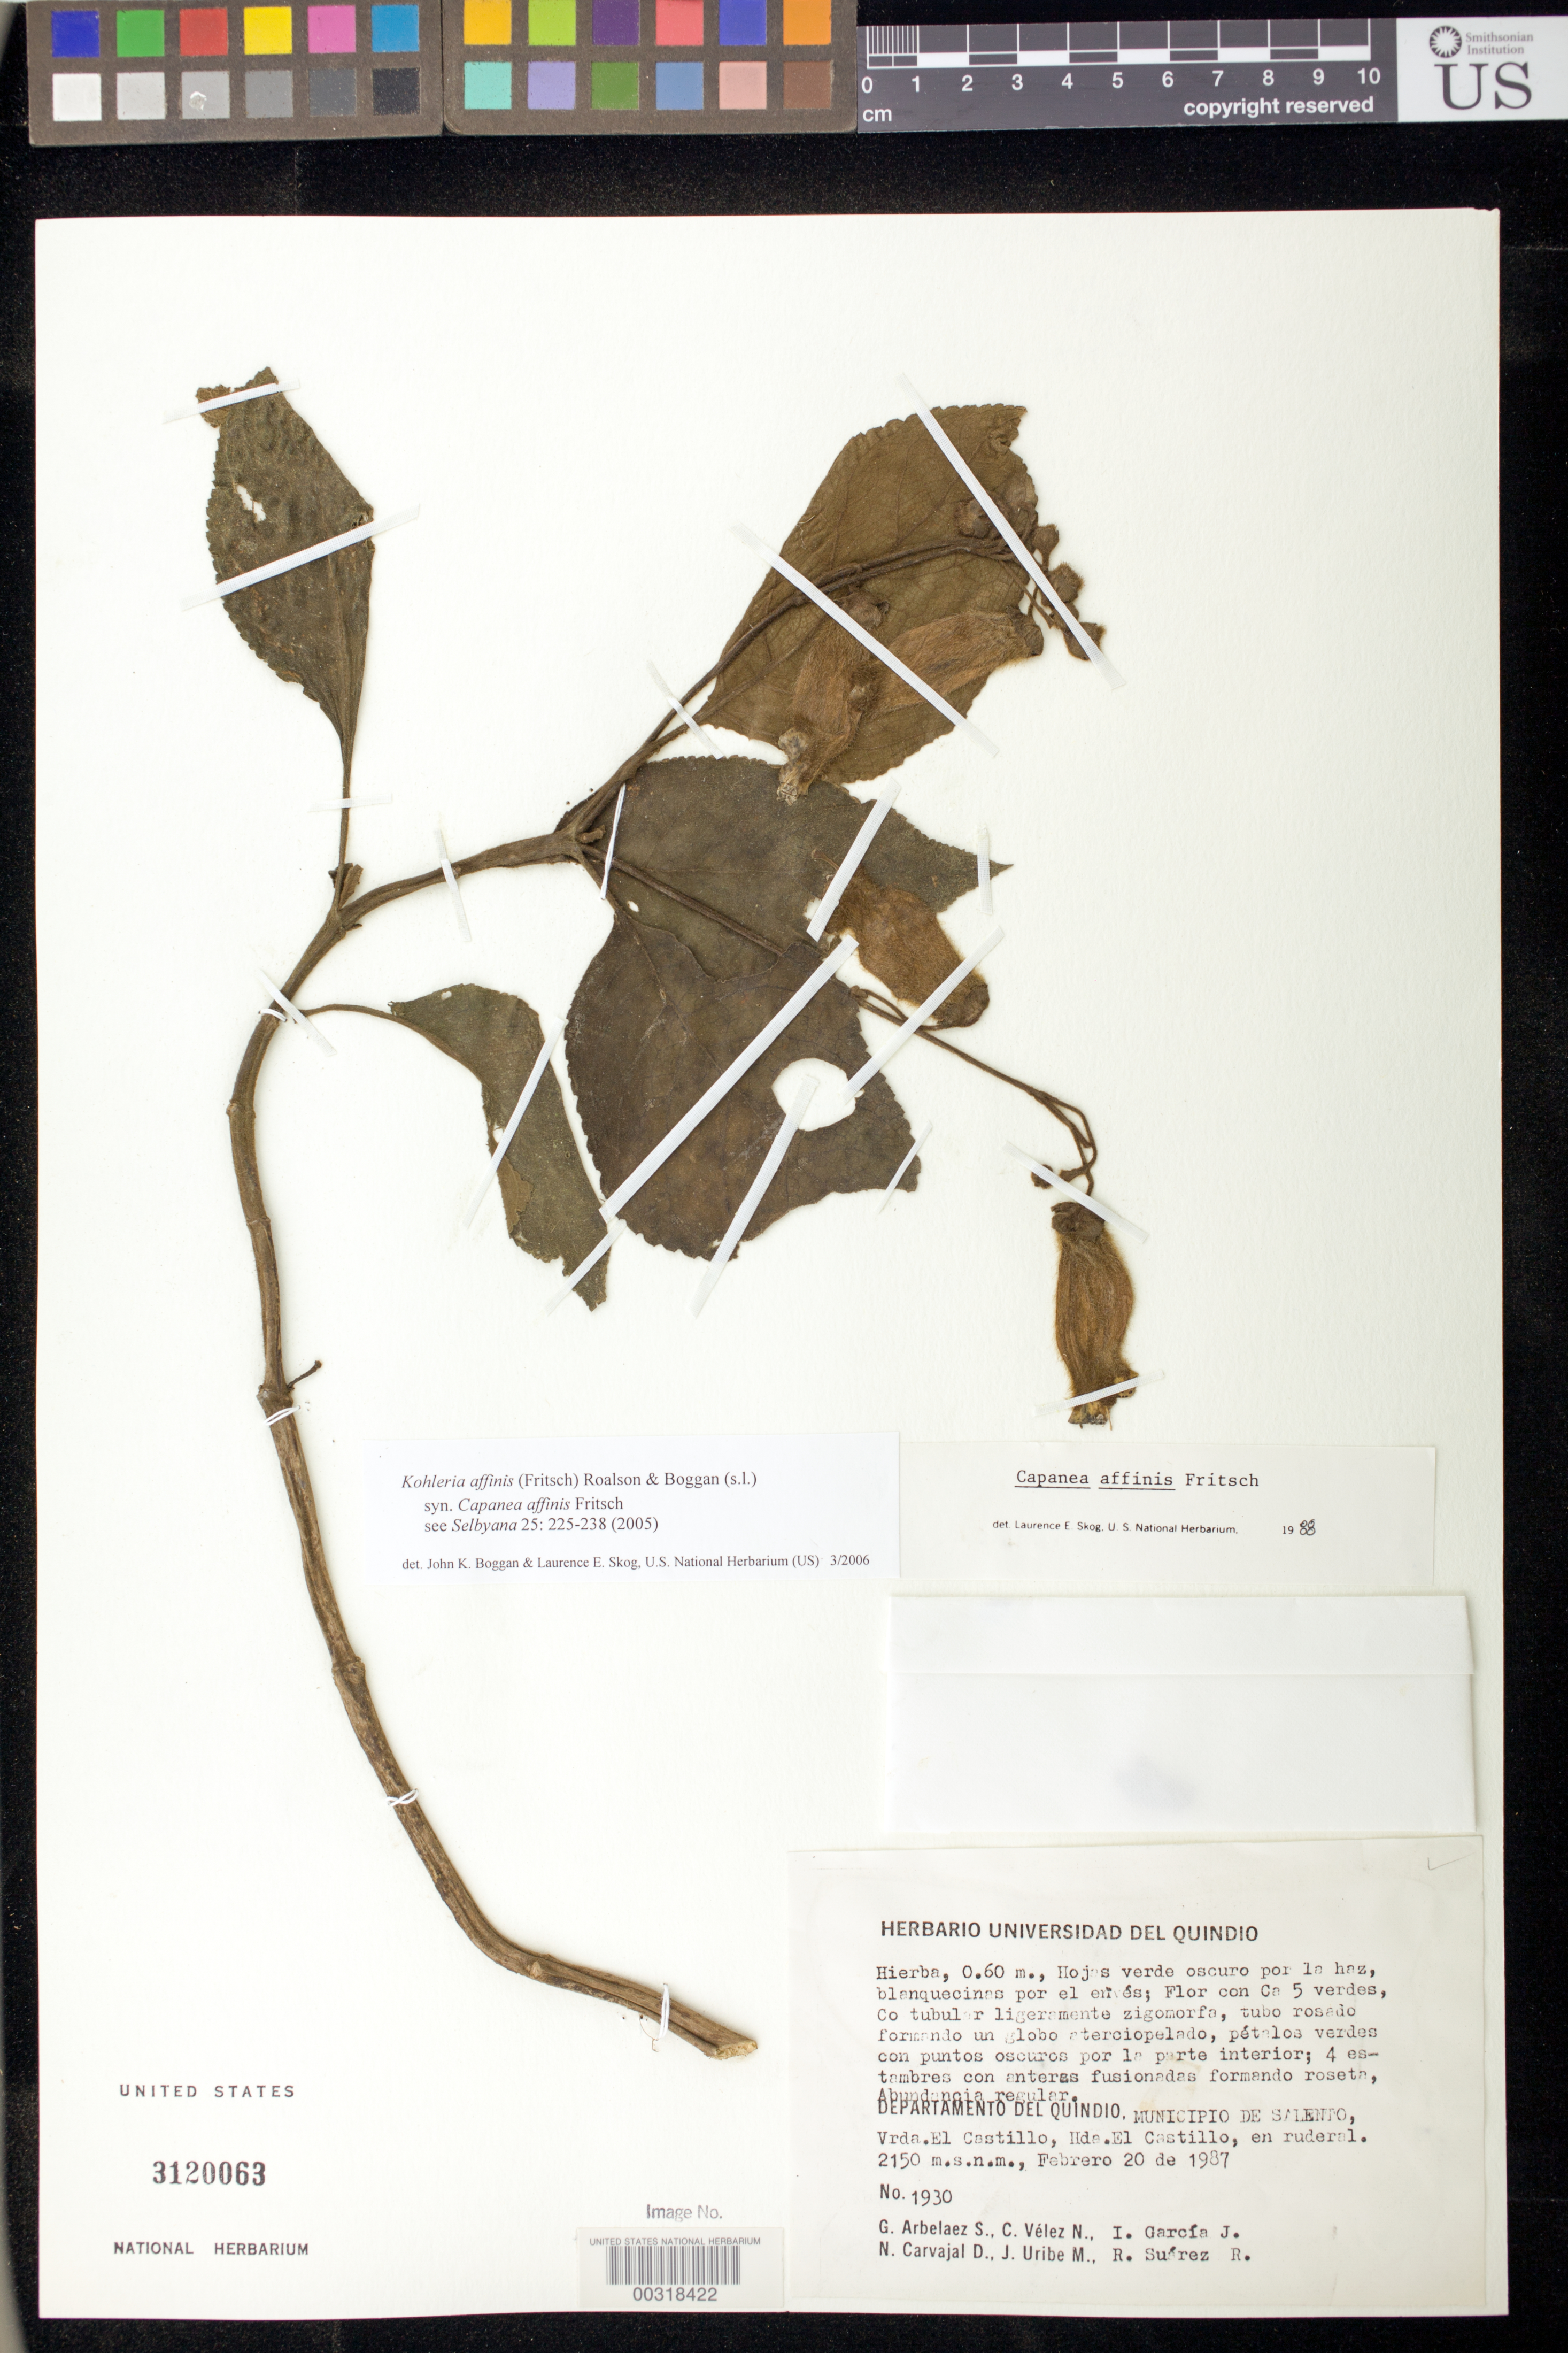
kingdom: Plantae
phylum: Tracheophyta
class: Magnoliopsida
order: Lamiales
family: Gesneriaceae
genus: Kohleria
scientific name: Kohleria affinis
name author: (Fritsch) Roalson & Boggan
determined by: Boggan, J. K.; Skog, L. E.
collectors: G. Arbelaez S., C. Vélez N., I. Garcia-J., N. Carvajal D., J. Uribe M. & R. Suarez-R.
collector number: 1930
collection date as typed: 20 Feb 1987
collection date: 1987-02-20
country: Colombia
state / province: Quindío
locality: Mun. of Salento, Vrda. El Castillo, Hda. El Castillo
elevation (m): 2150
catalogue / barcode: US 3120063